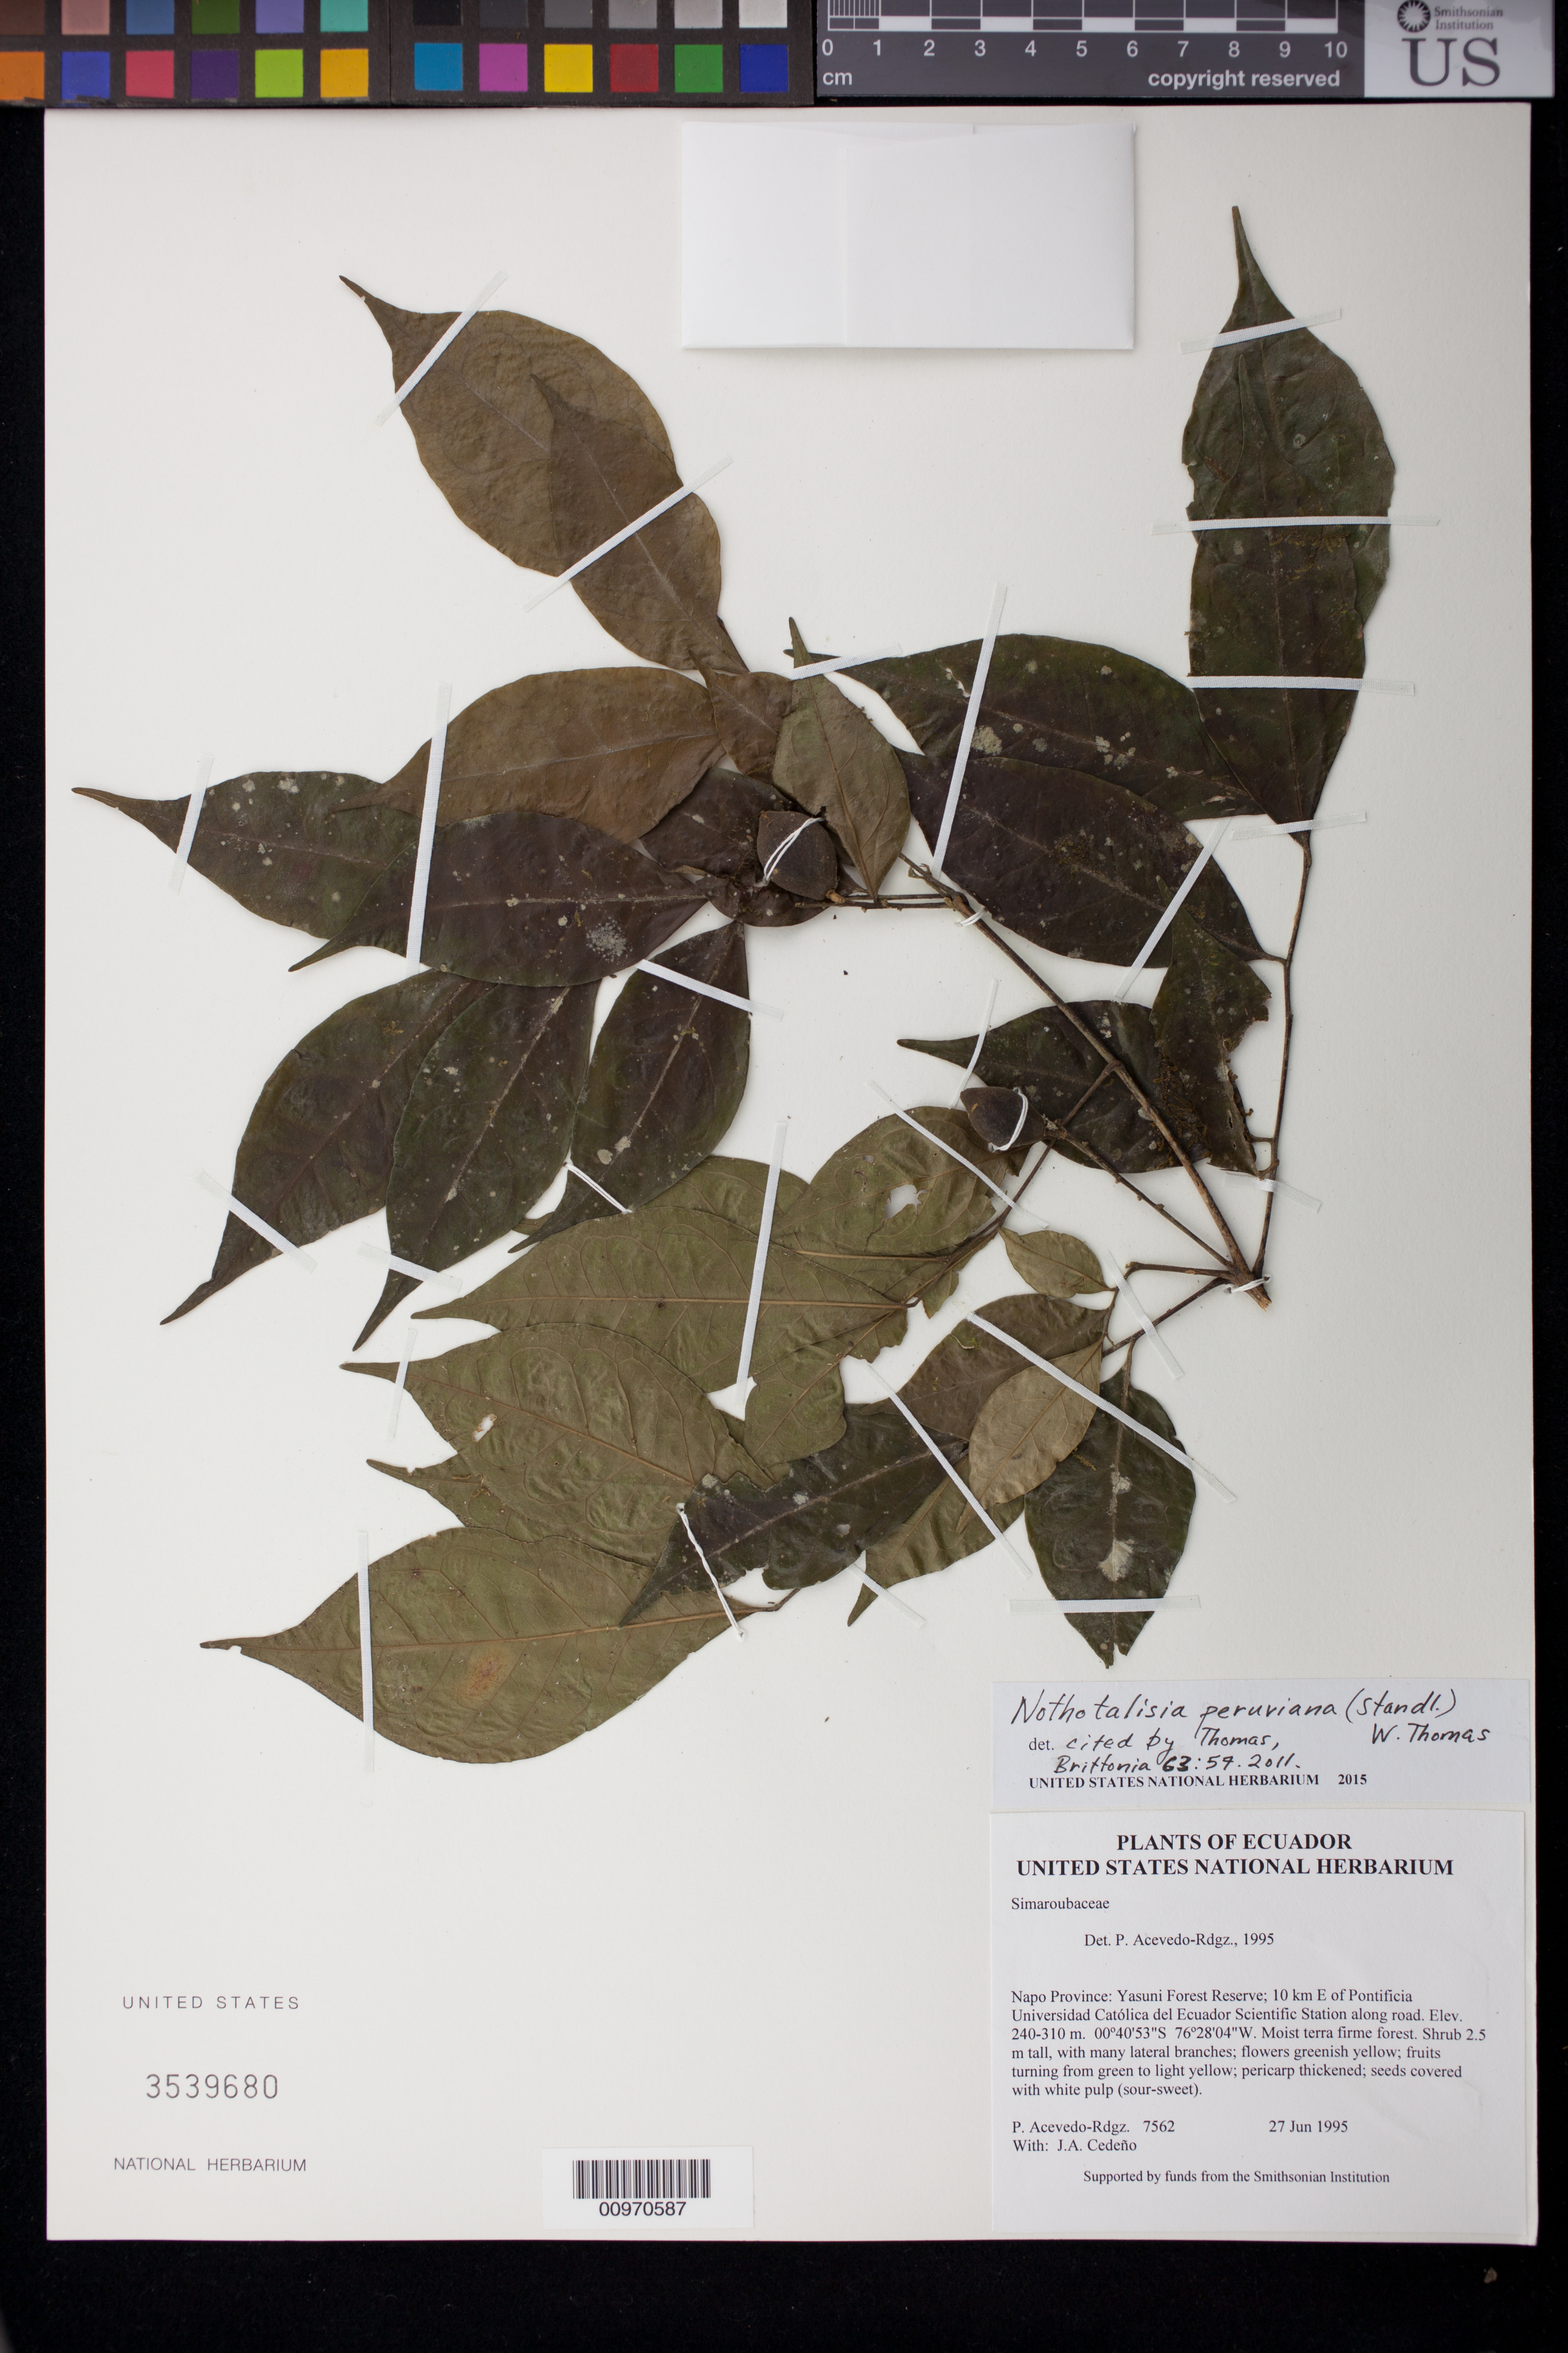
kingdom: Plantae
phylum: Tracheophyta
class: Magnoliopsida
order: Picramniales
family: Picramniaceae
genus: Nothotalisia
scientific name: Nothotalisia peruviana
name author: (Standl.) W.W. Thomas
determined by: Thomas, W. W., (NY), New York Botanical Garden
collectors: P. Acevedo-Rodr. & J. A. Cedeño M.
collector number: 7562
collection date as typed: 27 Jun 1995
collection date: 1995-06-27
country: Ecuador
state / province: Napo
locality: Napo Province: Yasuni Forest Reserve; 10 km E of Pontificia Universidad Católica del Ecuador Scientific Station along road.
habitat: Moist terra firme forest.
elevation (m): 240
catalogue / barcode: US 3539680